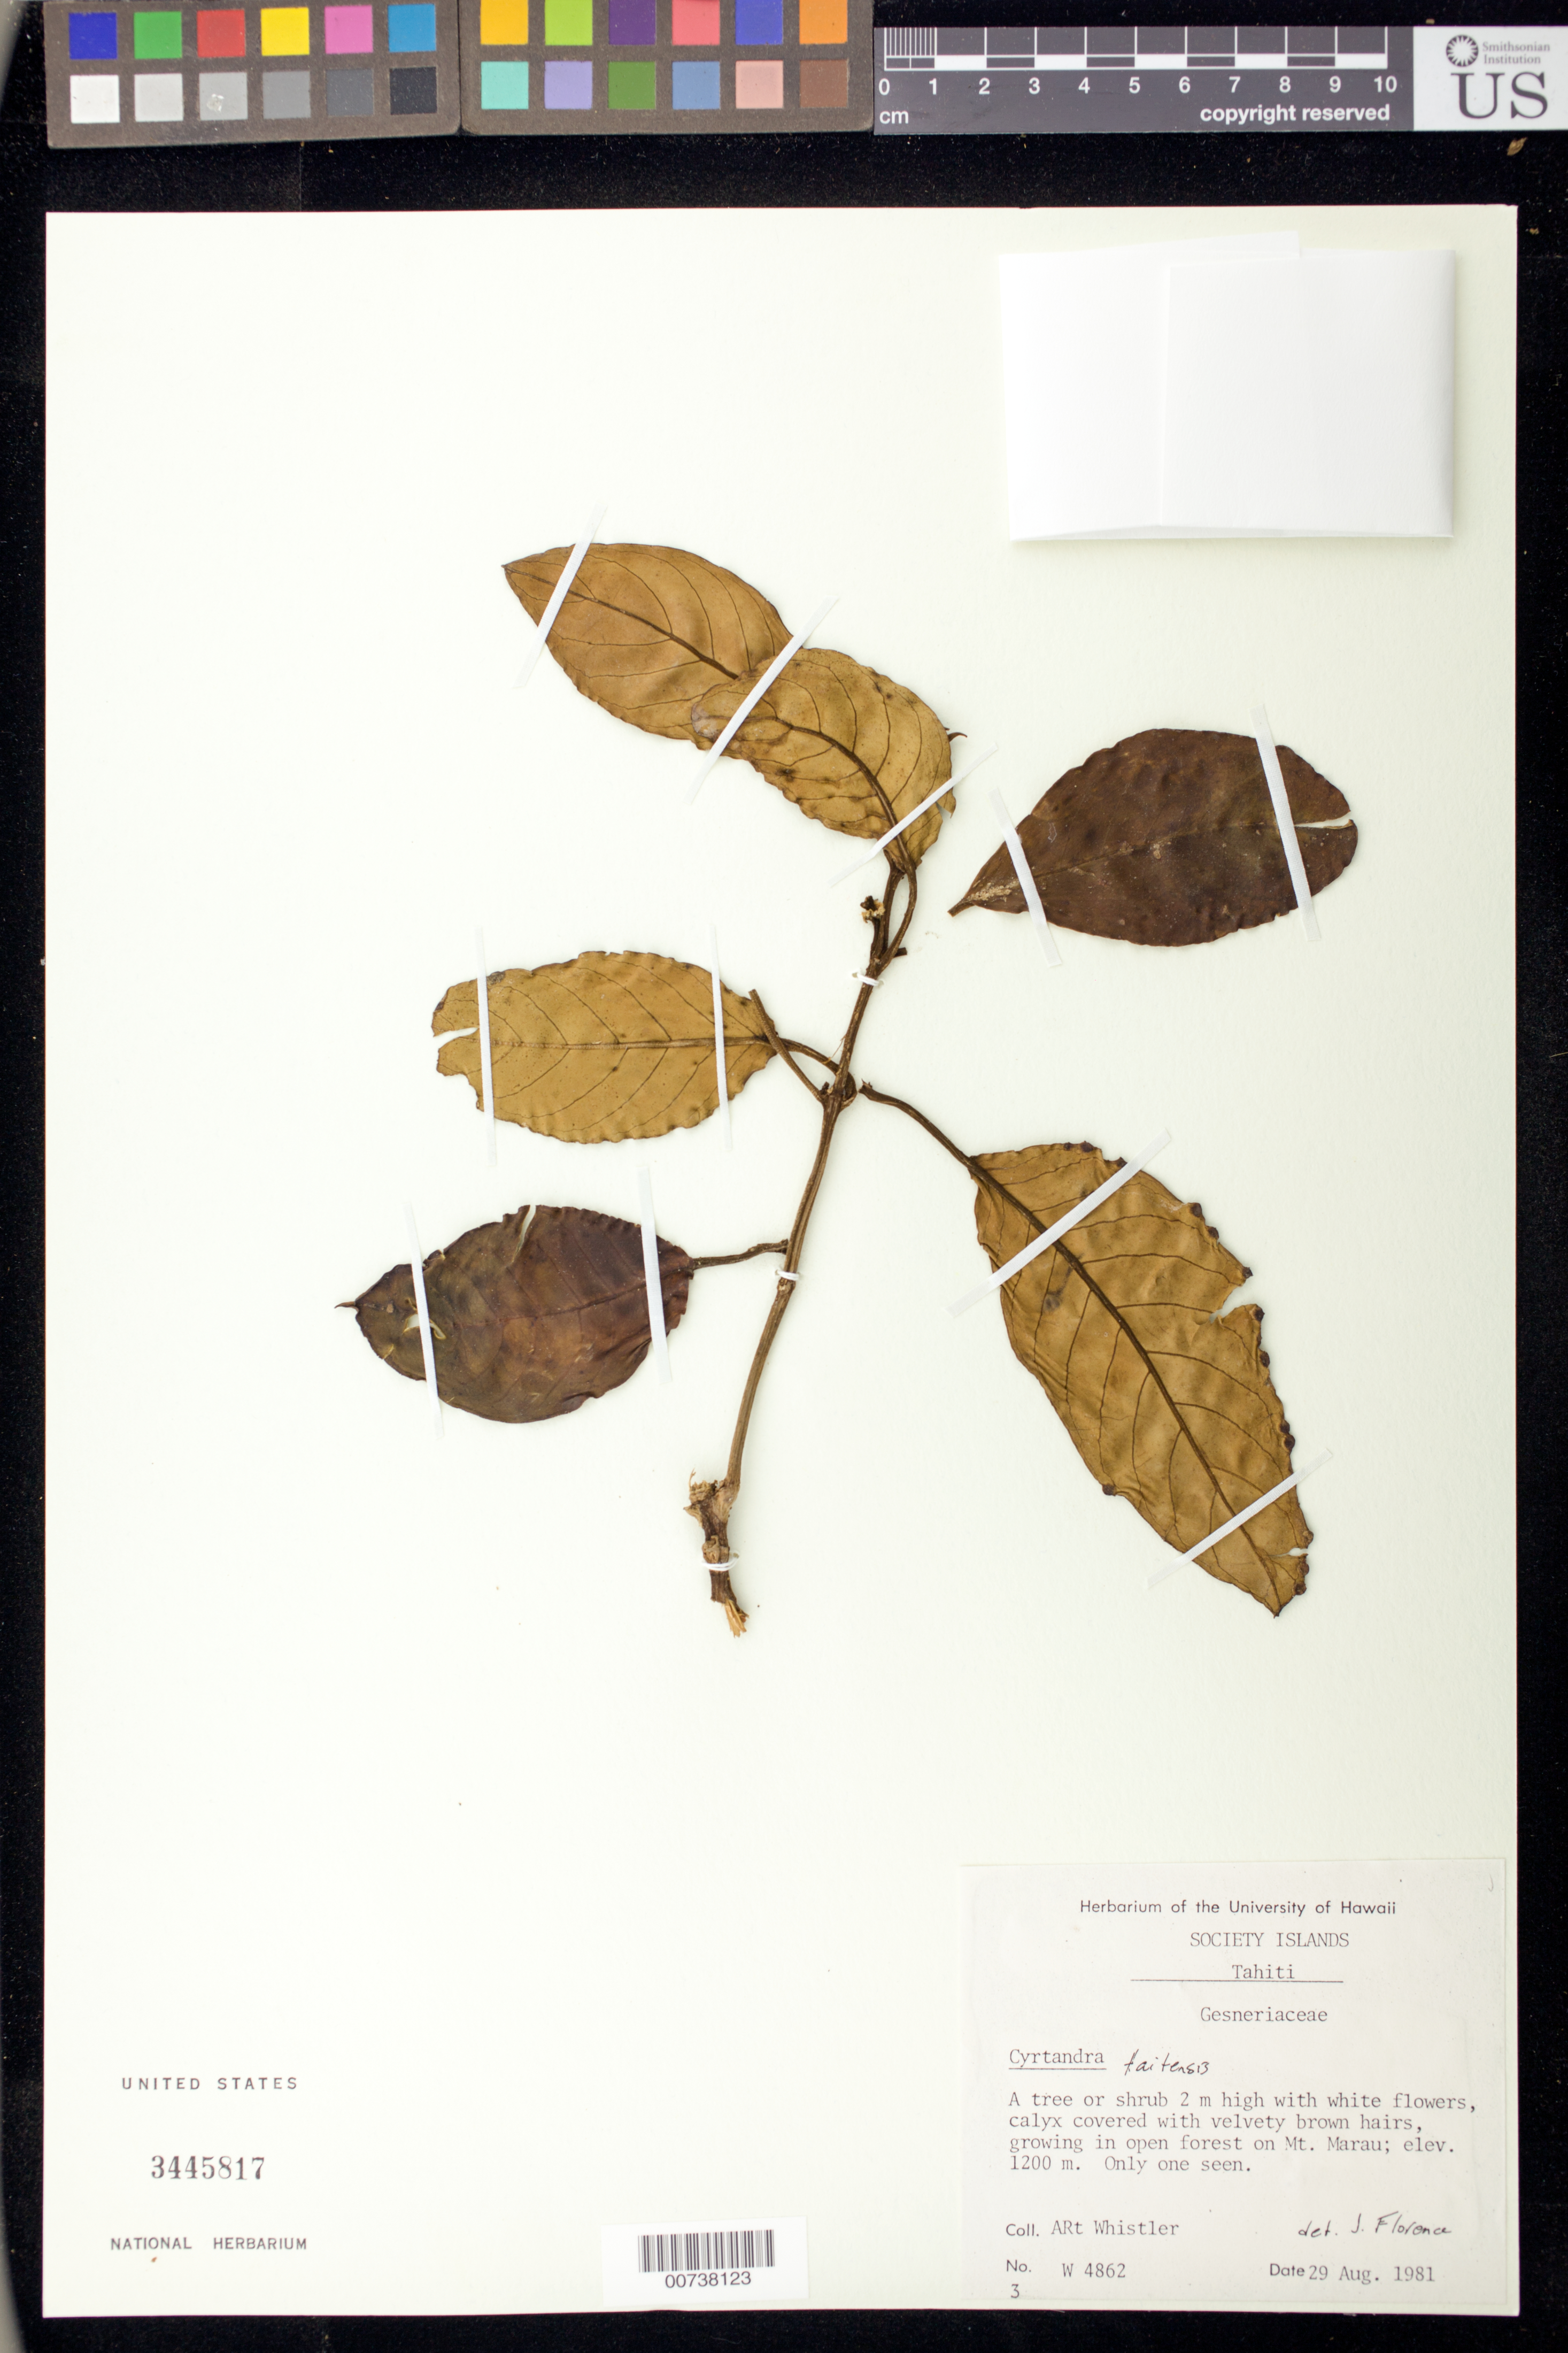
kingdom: Plantae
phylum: Tracheophyta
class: Magnoliopsida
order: Lamiales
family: Gesneriaceae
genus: Cyrtandra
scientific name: Cyrtandra taitensis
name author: W. Rich ex A. Gray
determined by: Florence, J.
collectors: A. Whistler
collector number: W 4862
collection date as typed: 29 Aug 1981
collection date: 1981-08-29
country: French Polynesia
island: Tahiti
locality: Mt. Marau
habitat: Growing in open forest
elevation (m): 1200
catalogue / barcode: US 3445817